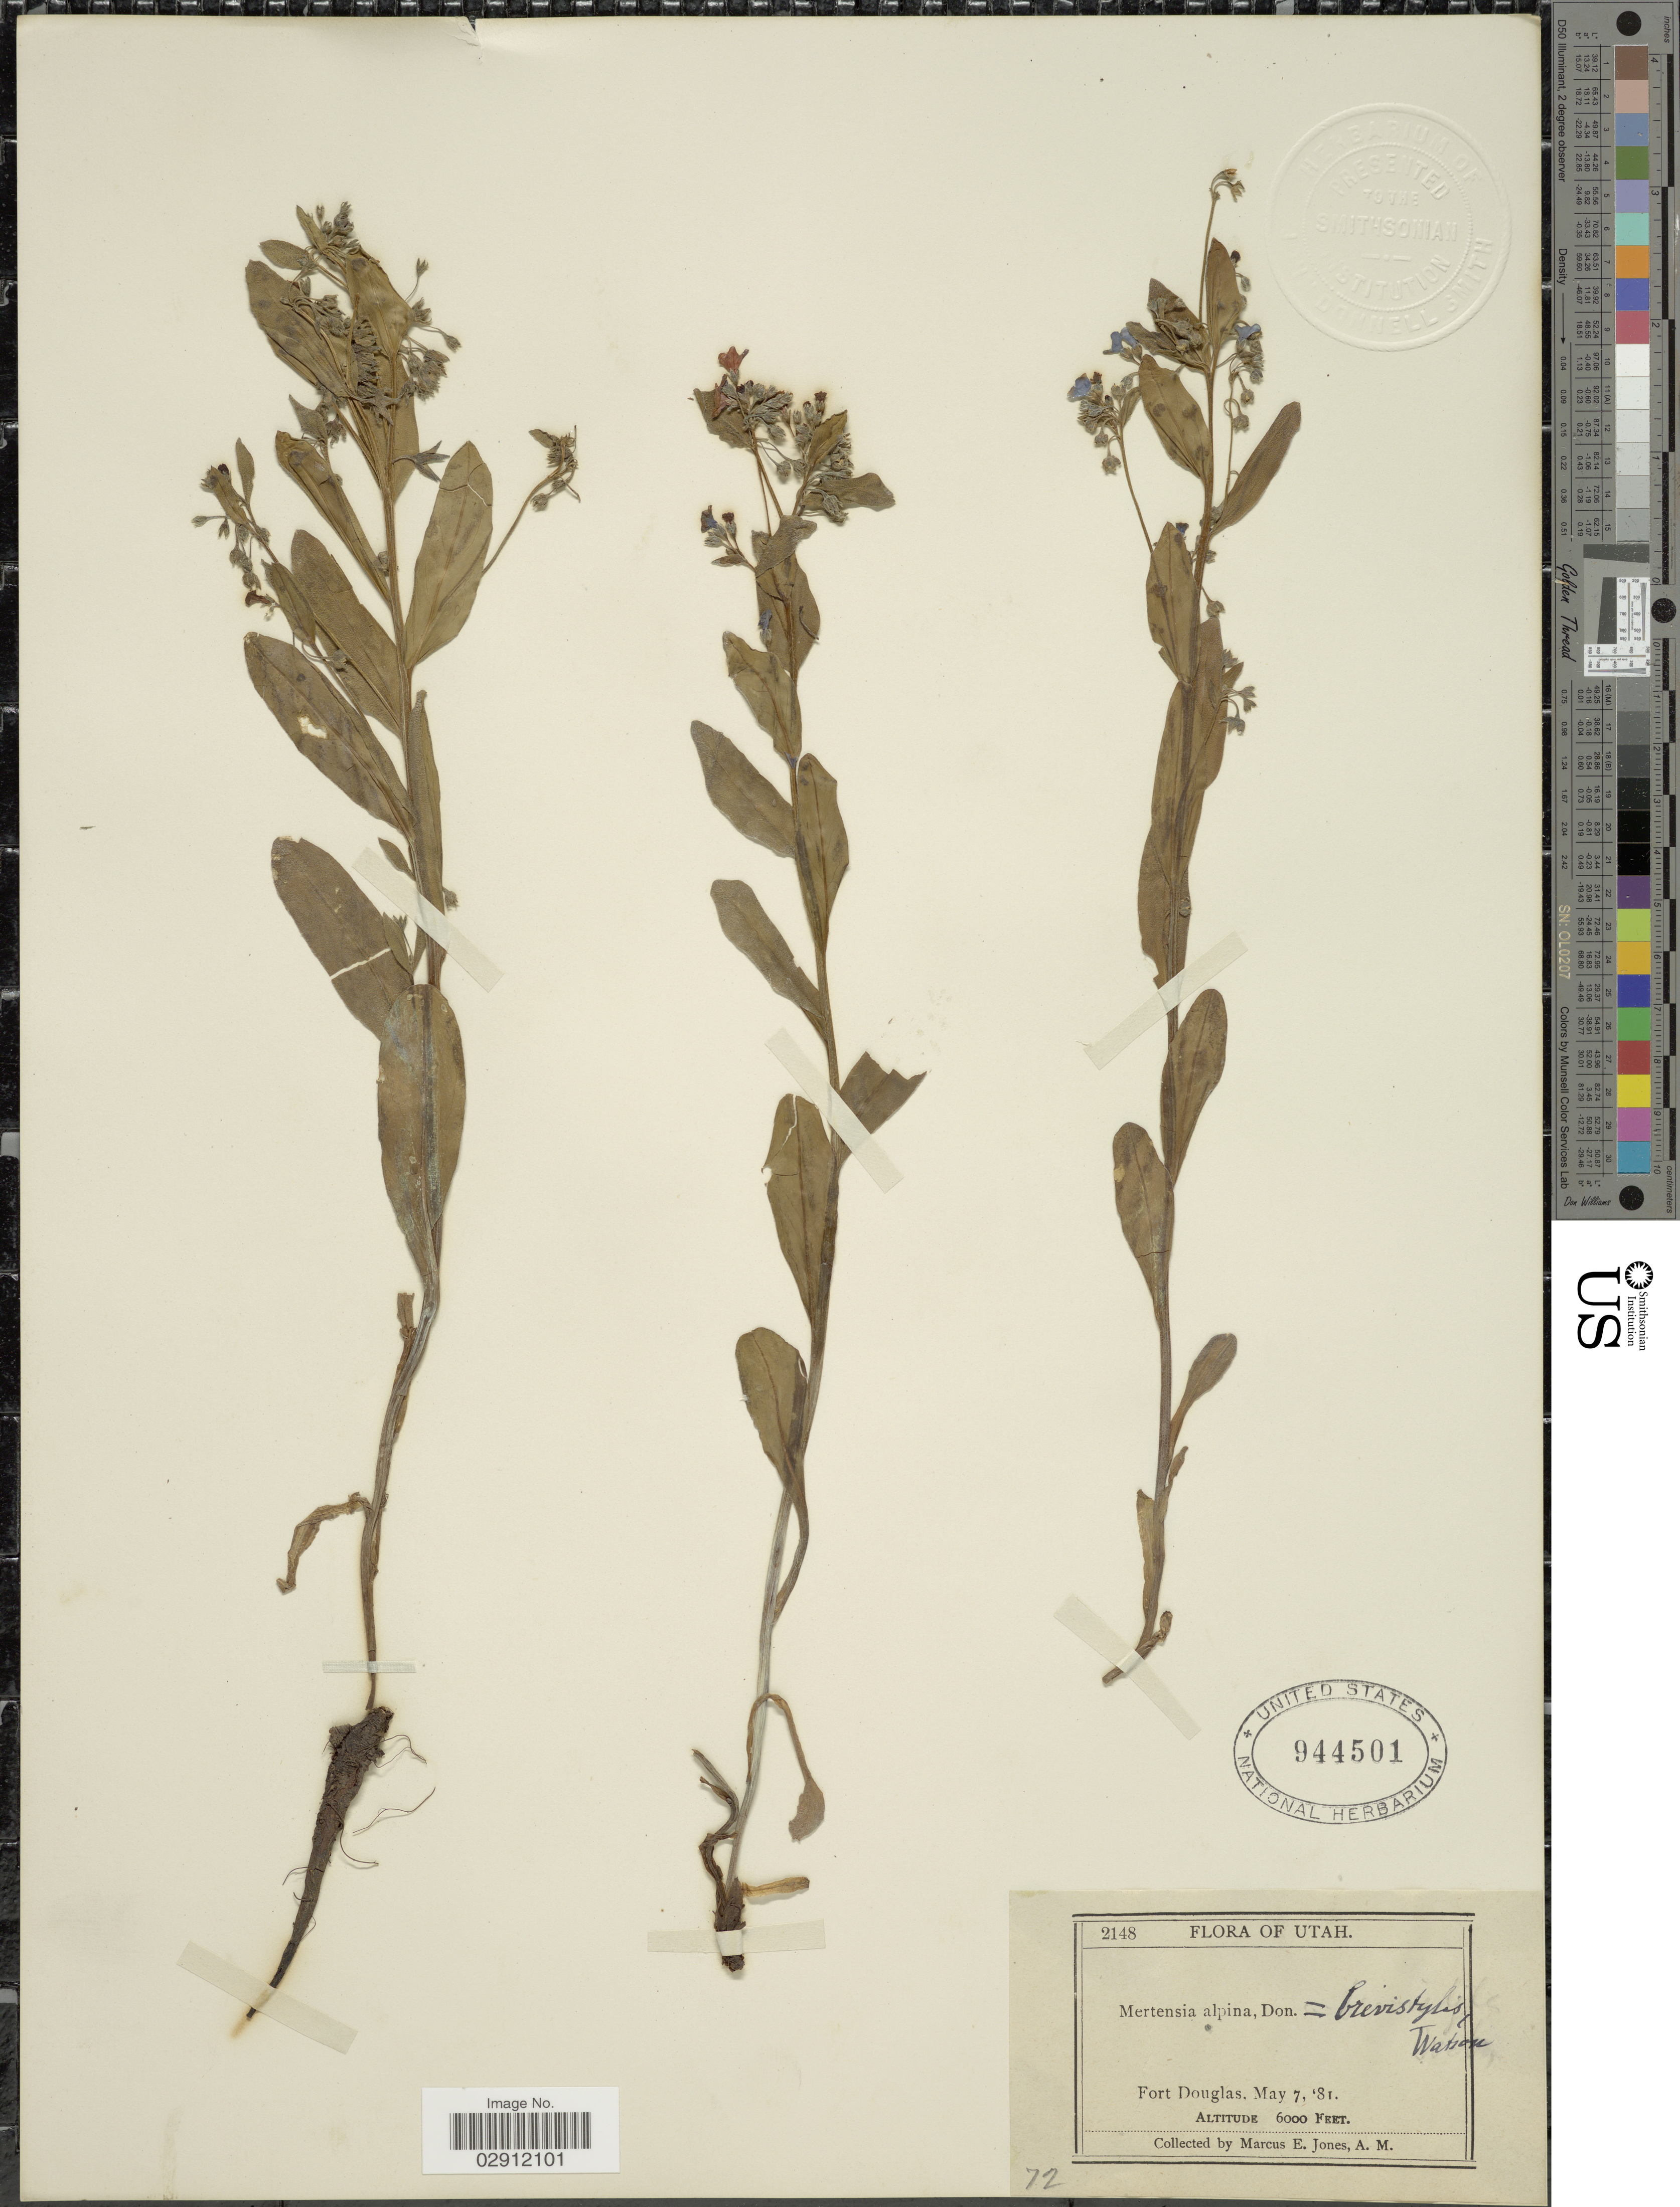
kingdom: Plantae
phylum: Tracheophyta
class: Magnoliopsida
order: Boraginales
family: Boraginaceae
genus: Mertensia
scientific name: Mertensia brevistyla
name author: S. Watson in C. King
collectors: M. E. Jones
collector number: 2148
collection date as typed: Transcribed d/m/y: 7/5/81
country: United States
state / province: Utah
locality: Fort Douglas.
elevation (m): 1829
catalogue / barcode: US 944501